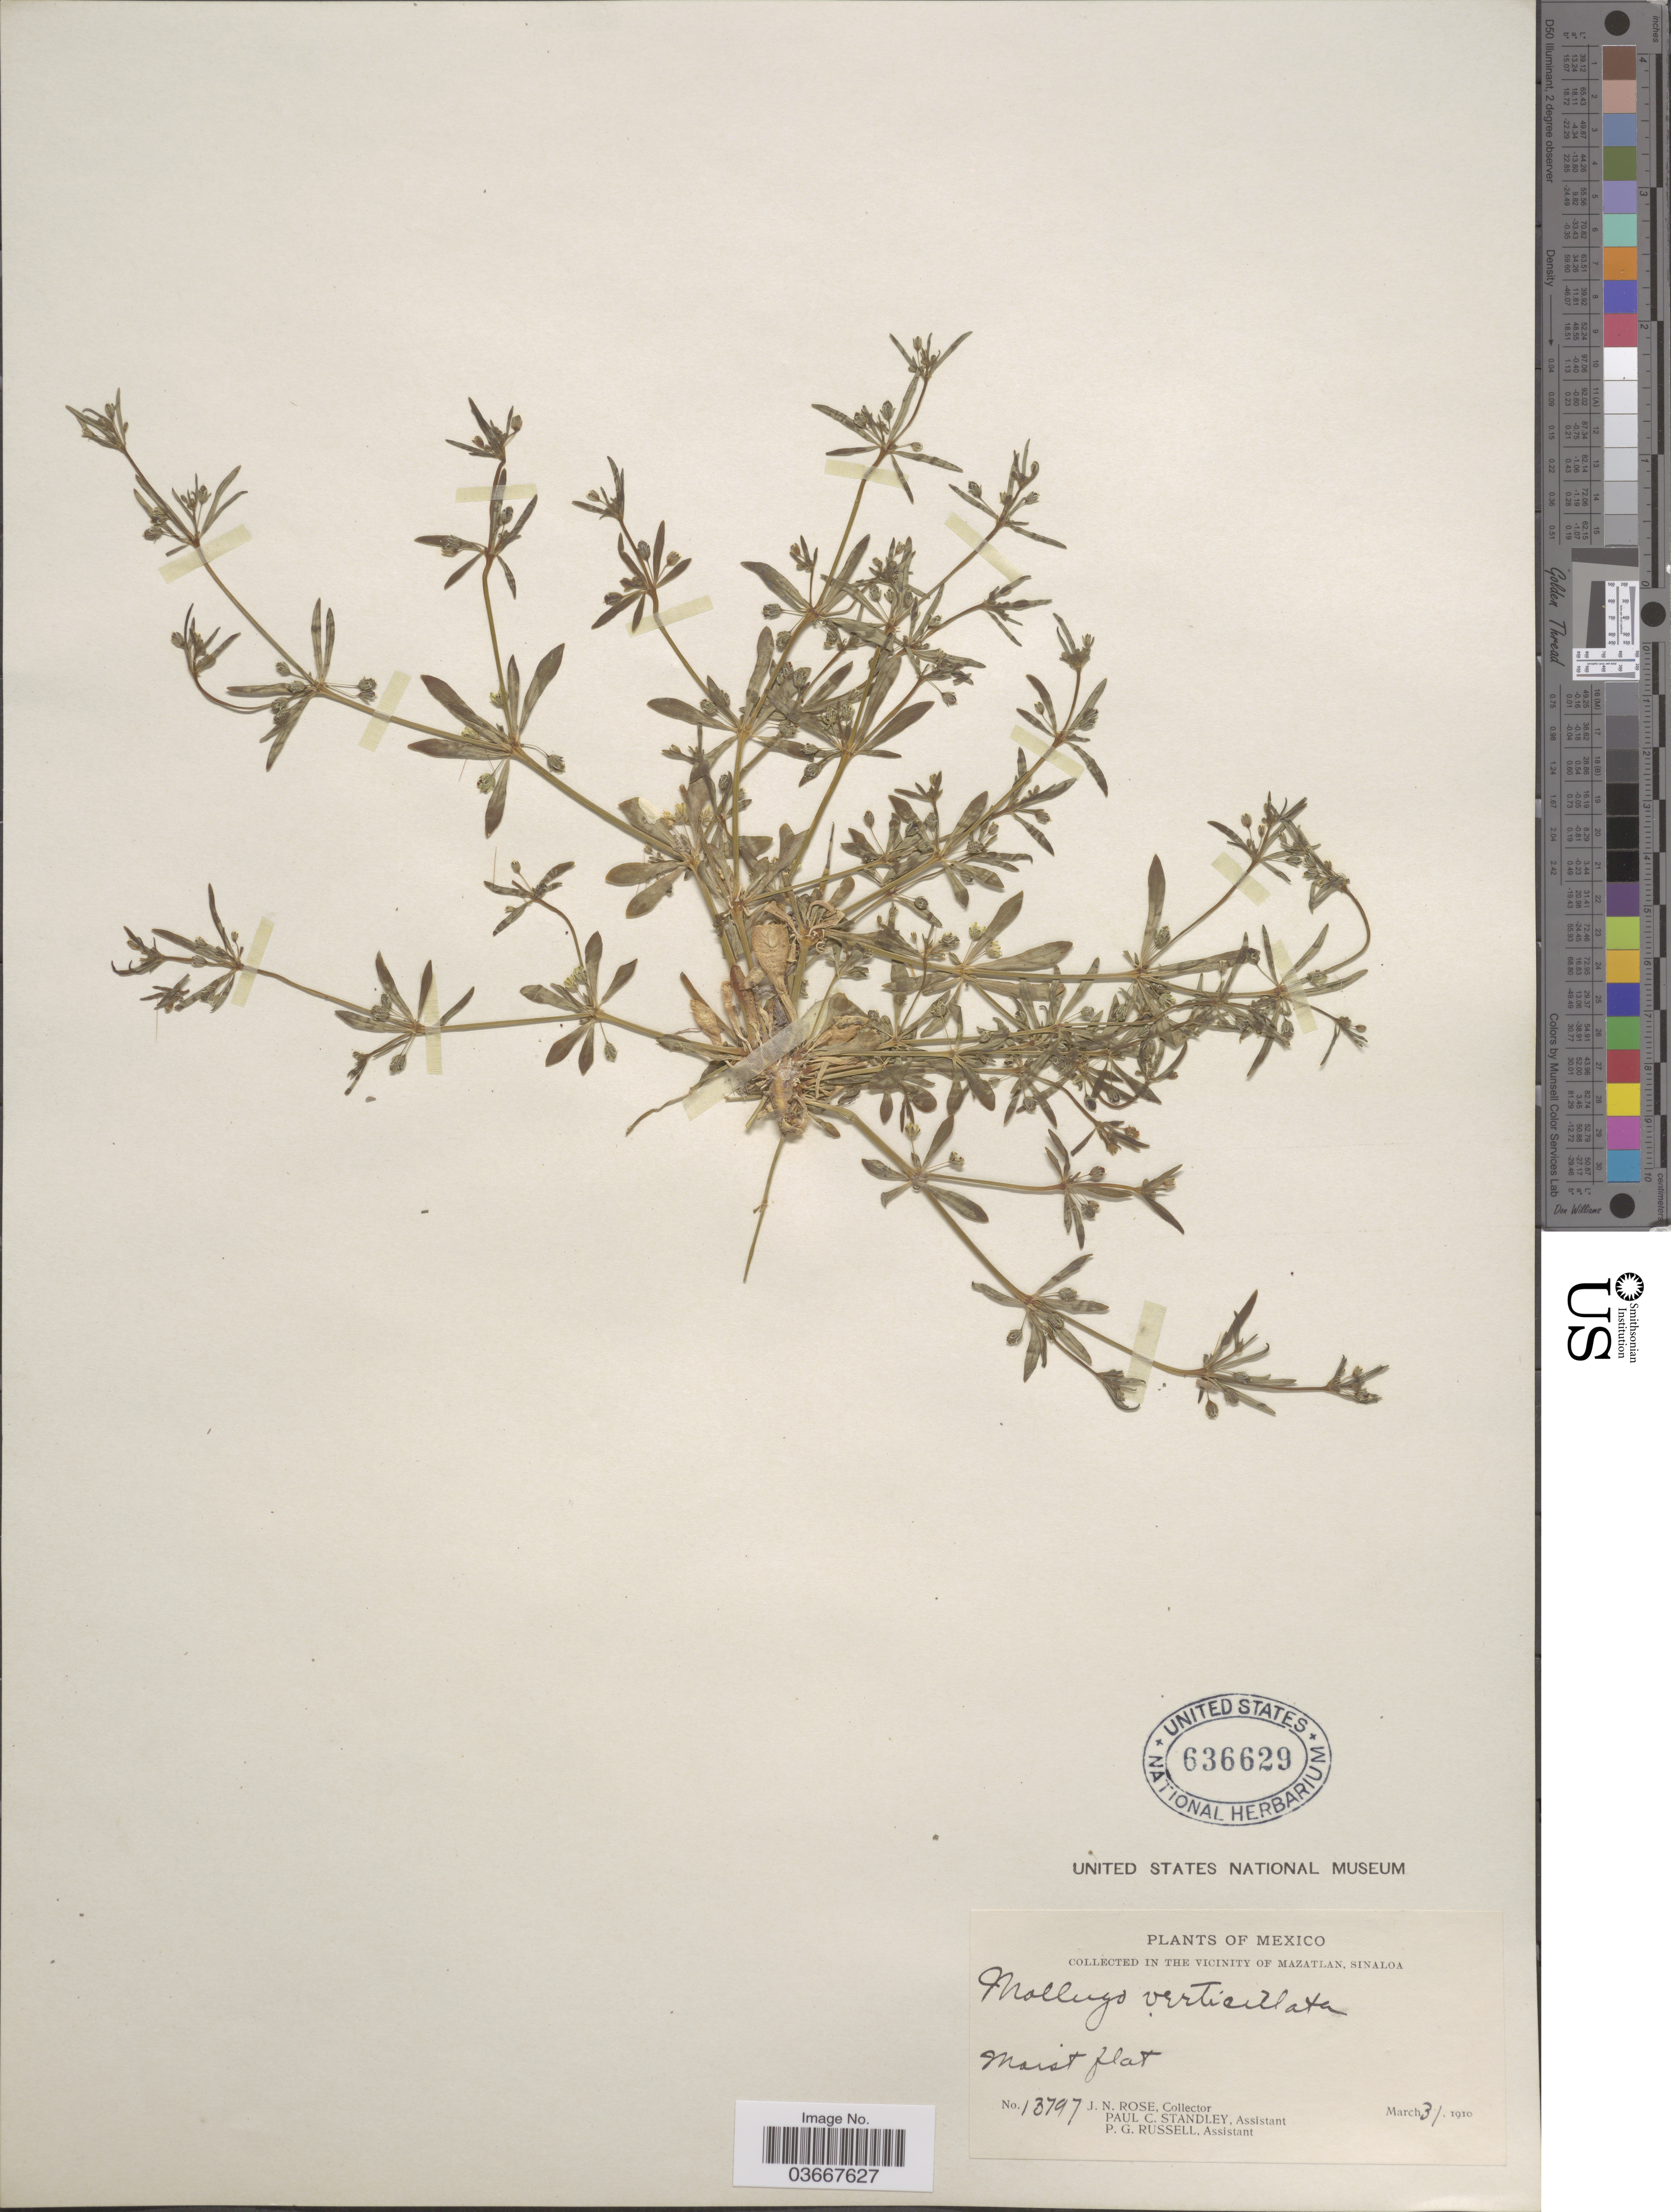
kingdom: Plantae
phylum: Tracheophyta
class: Magnoliopsida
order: Caryophyllales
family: Molluginaceae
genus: Mollugo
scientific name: Mollugo verticillata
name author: L.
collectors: J. N. Rose, P. C. Standley & P. G. Russell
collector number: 13797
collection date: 1910-03-31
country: Mexico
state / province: Sinaloa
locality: In the vicinity of Mazatlan.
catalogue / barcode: US 636629